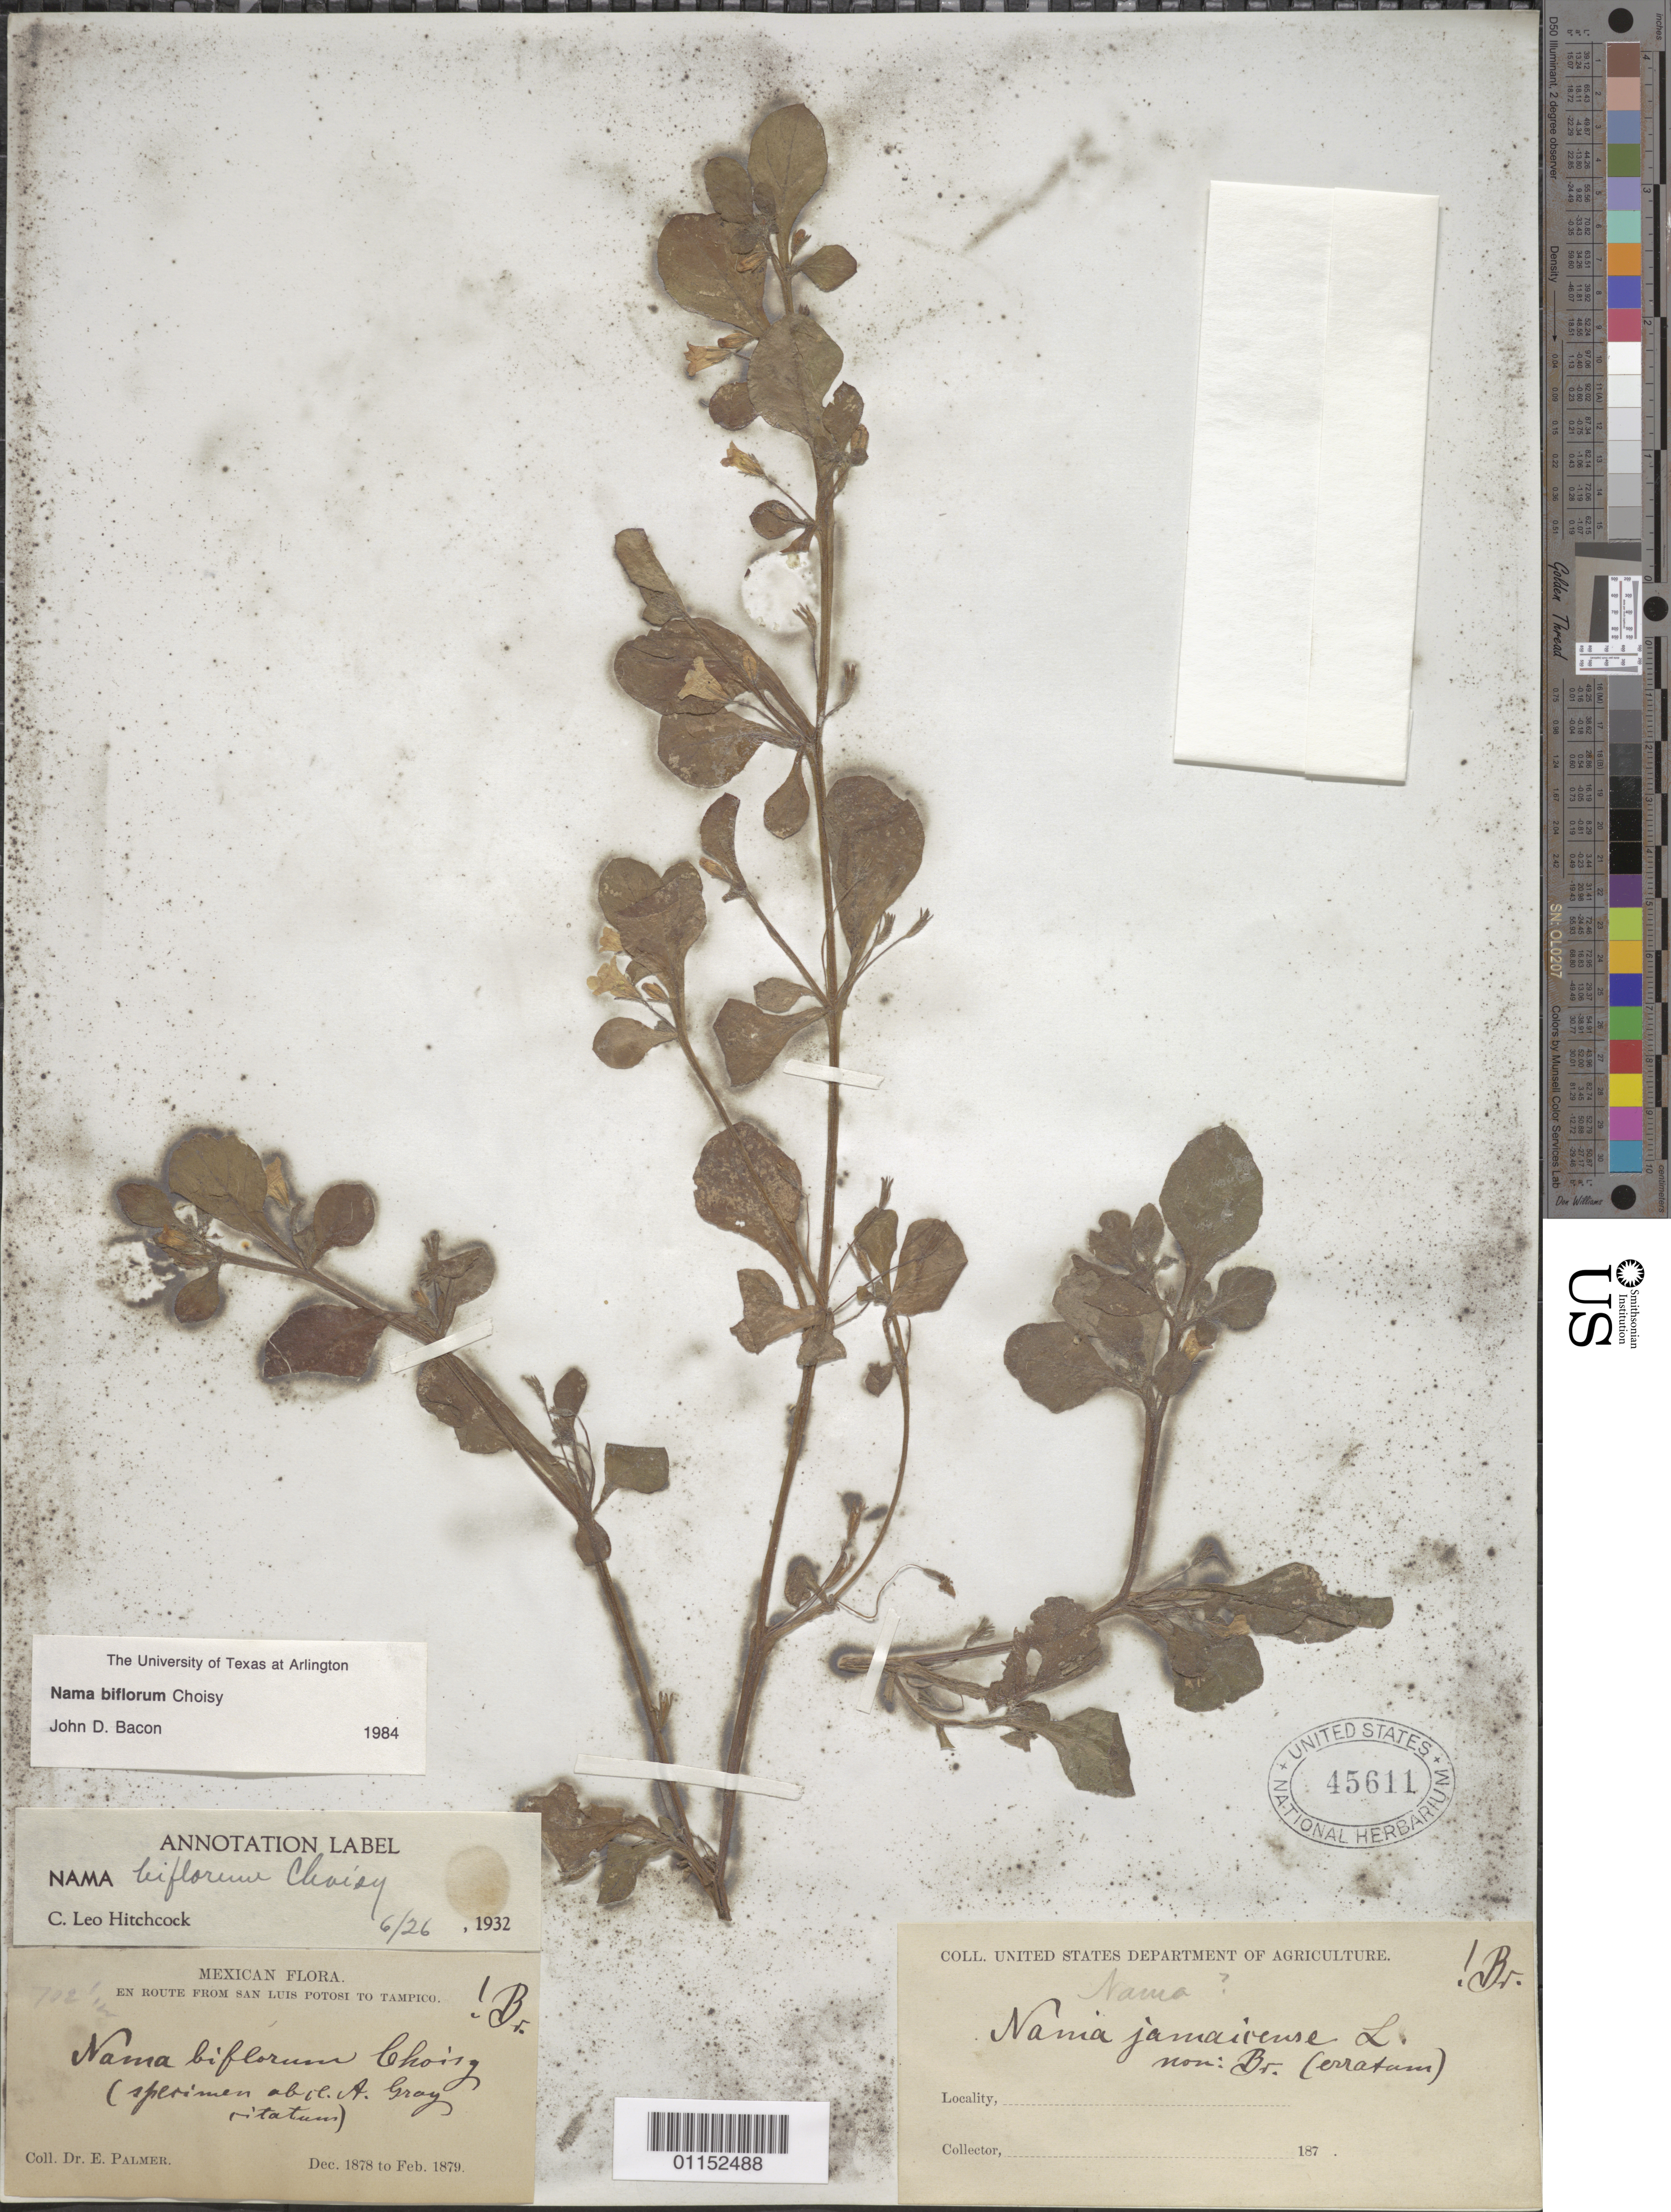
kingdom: Plantae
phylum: Tracheophyta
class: Magnoliopsida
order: Boraginales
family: Namaceae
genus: Nama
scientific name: Nama biflora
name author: Choisy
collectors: E. Palmer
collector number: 702.5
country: Mexico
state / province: San Luis Potosí / Tamaulipas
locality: Tampico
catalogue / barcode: US 45611